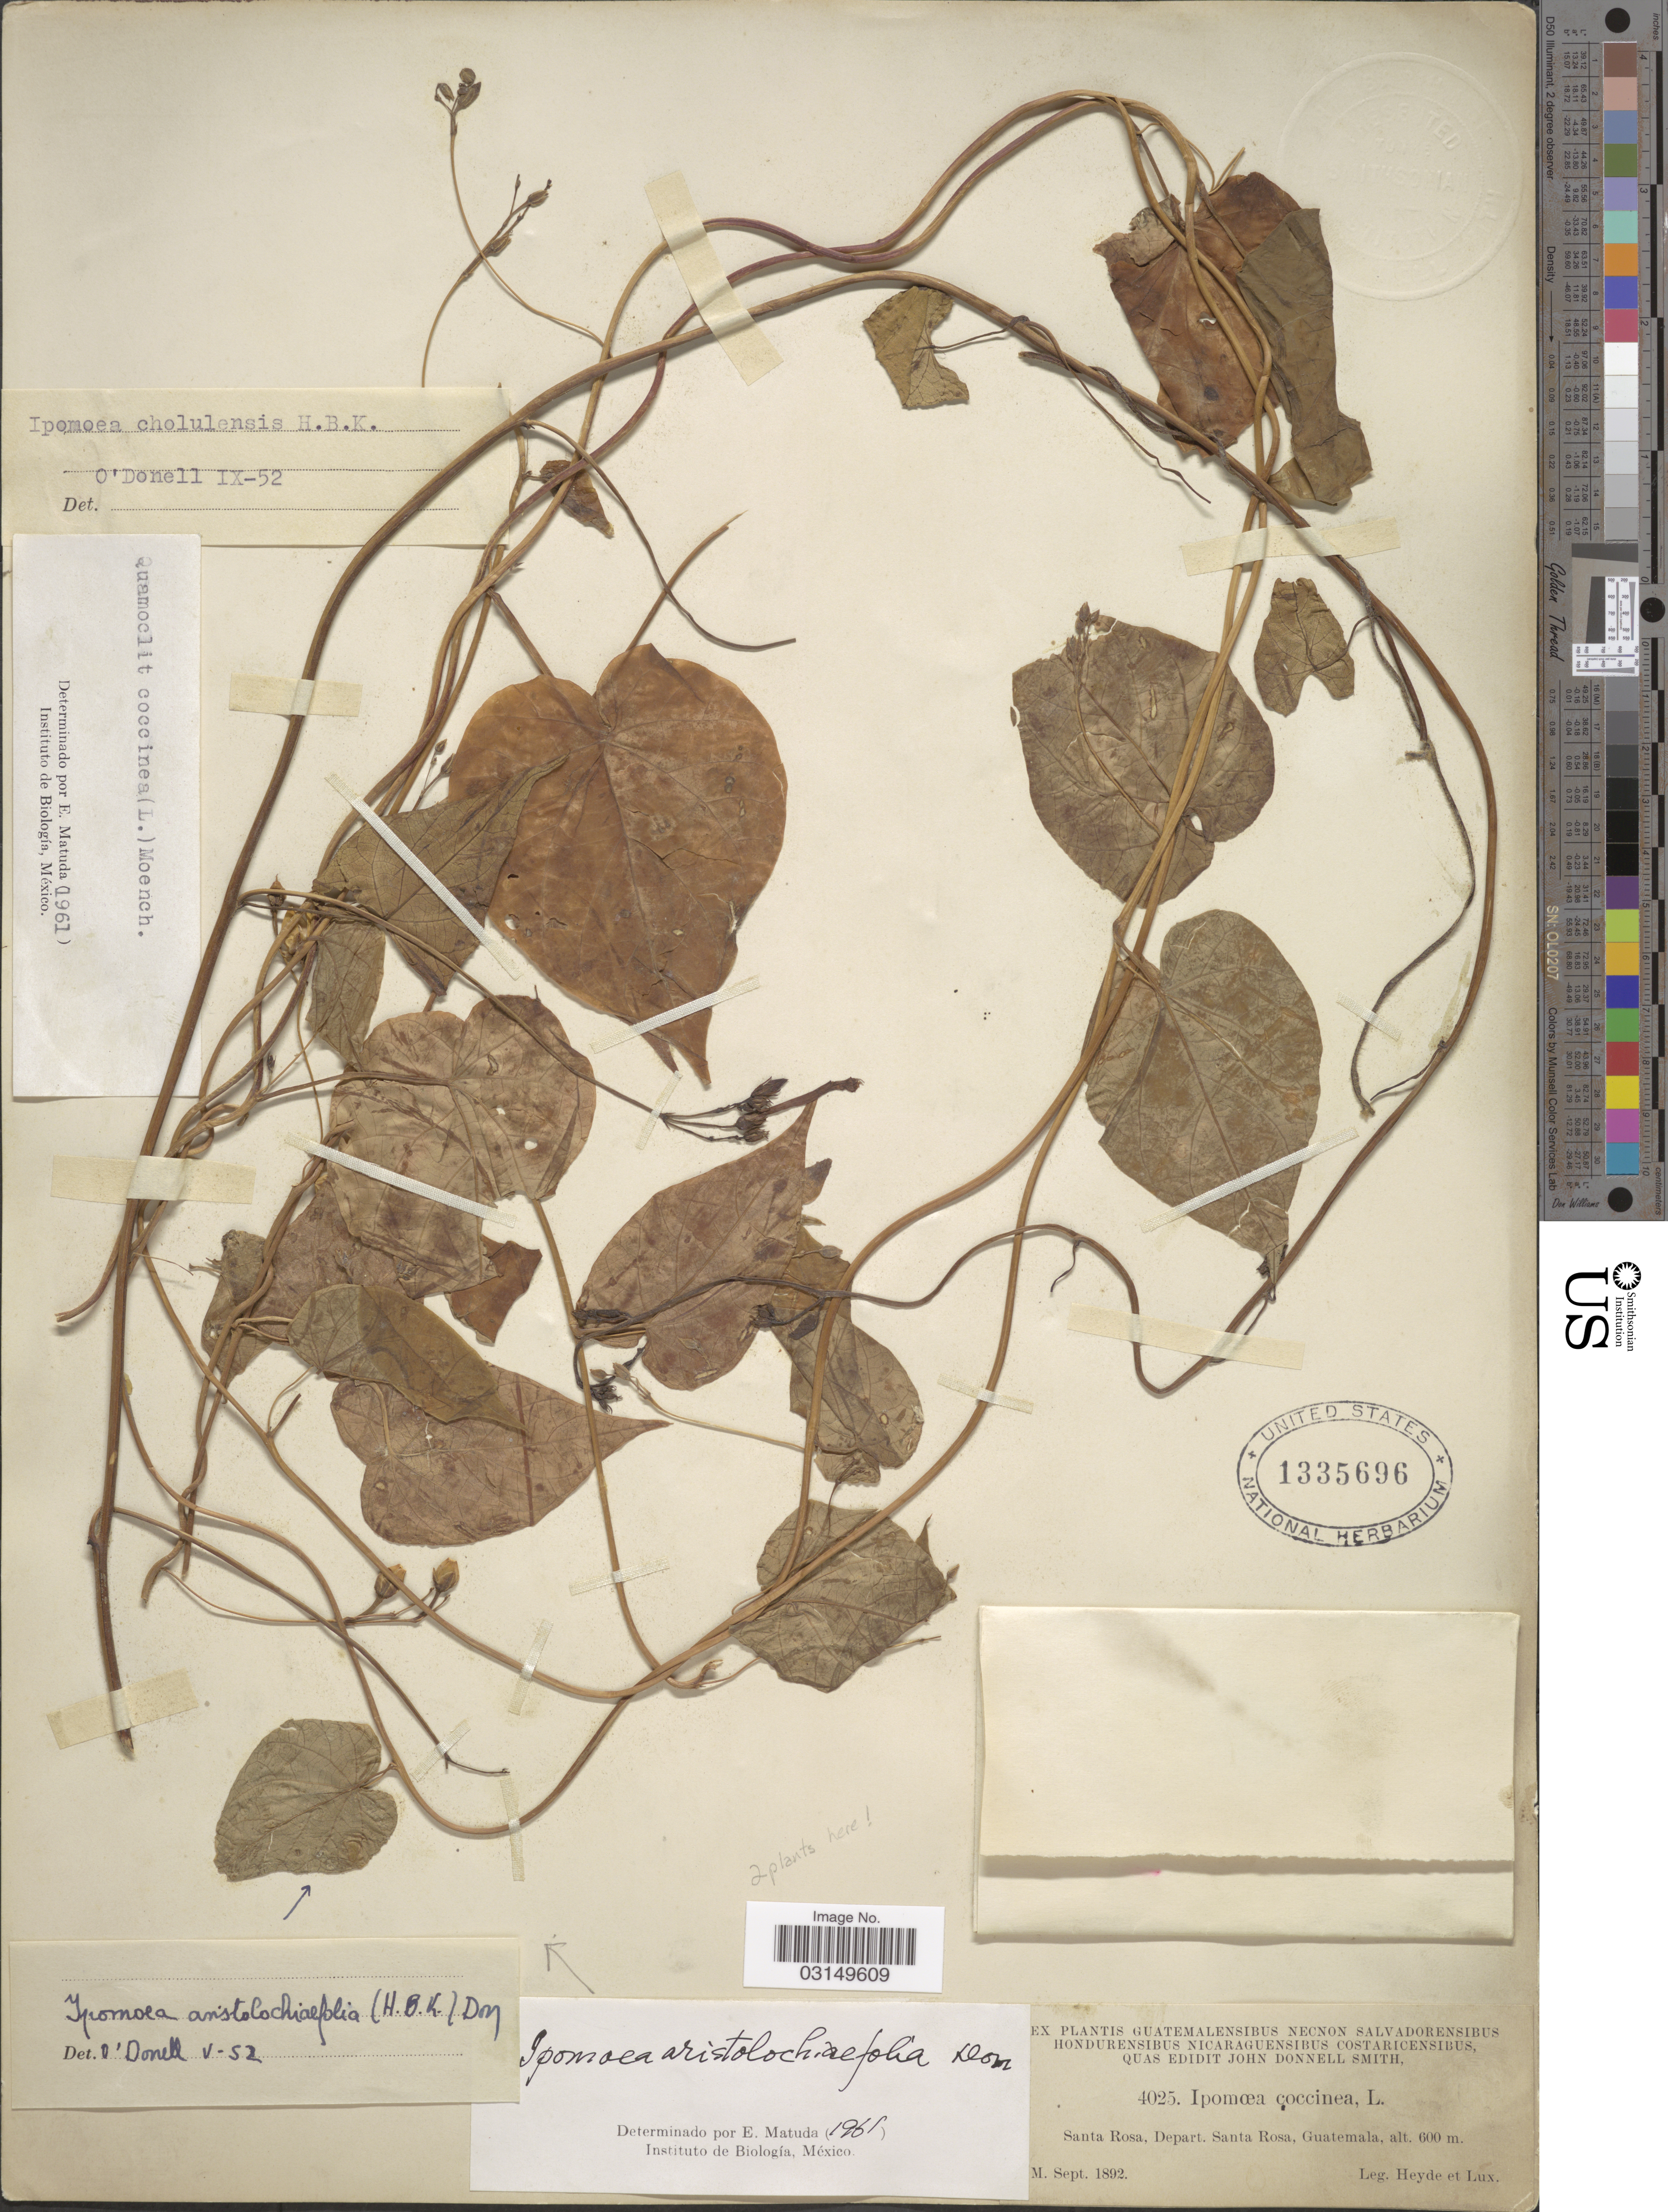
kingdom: Plantae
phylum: Tracheophyta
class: Magnoliopsida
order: Solanales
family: Convolvulaceae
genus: Ipomoea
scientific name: Ipomoea aristolochiifolia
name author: G. Don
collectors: Heyde & Lux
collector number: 4025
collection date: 1892-09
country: Guatemala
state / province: Santa Rosa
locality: Santa Rosa, Depart. Santa Rosa.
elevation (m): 600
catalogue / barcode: US 1335696